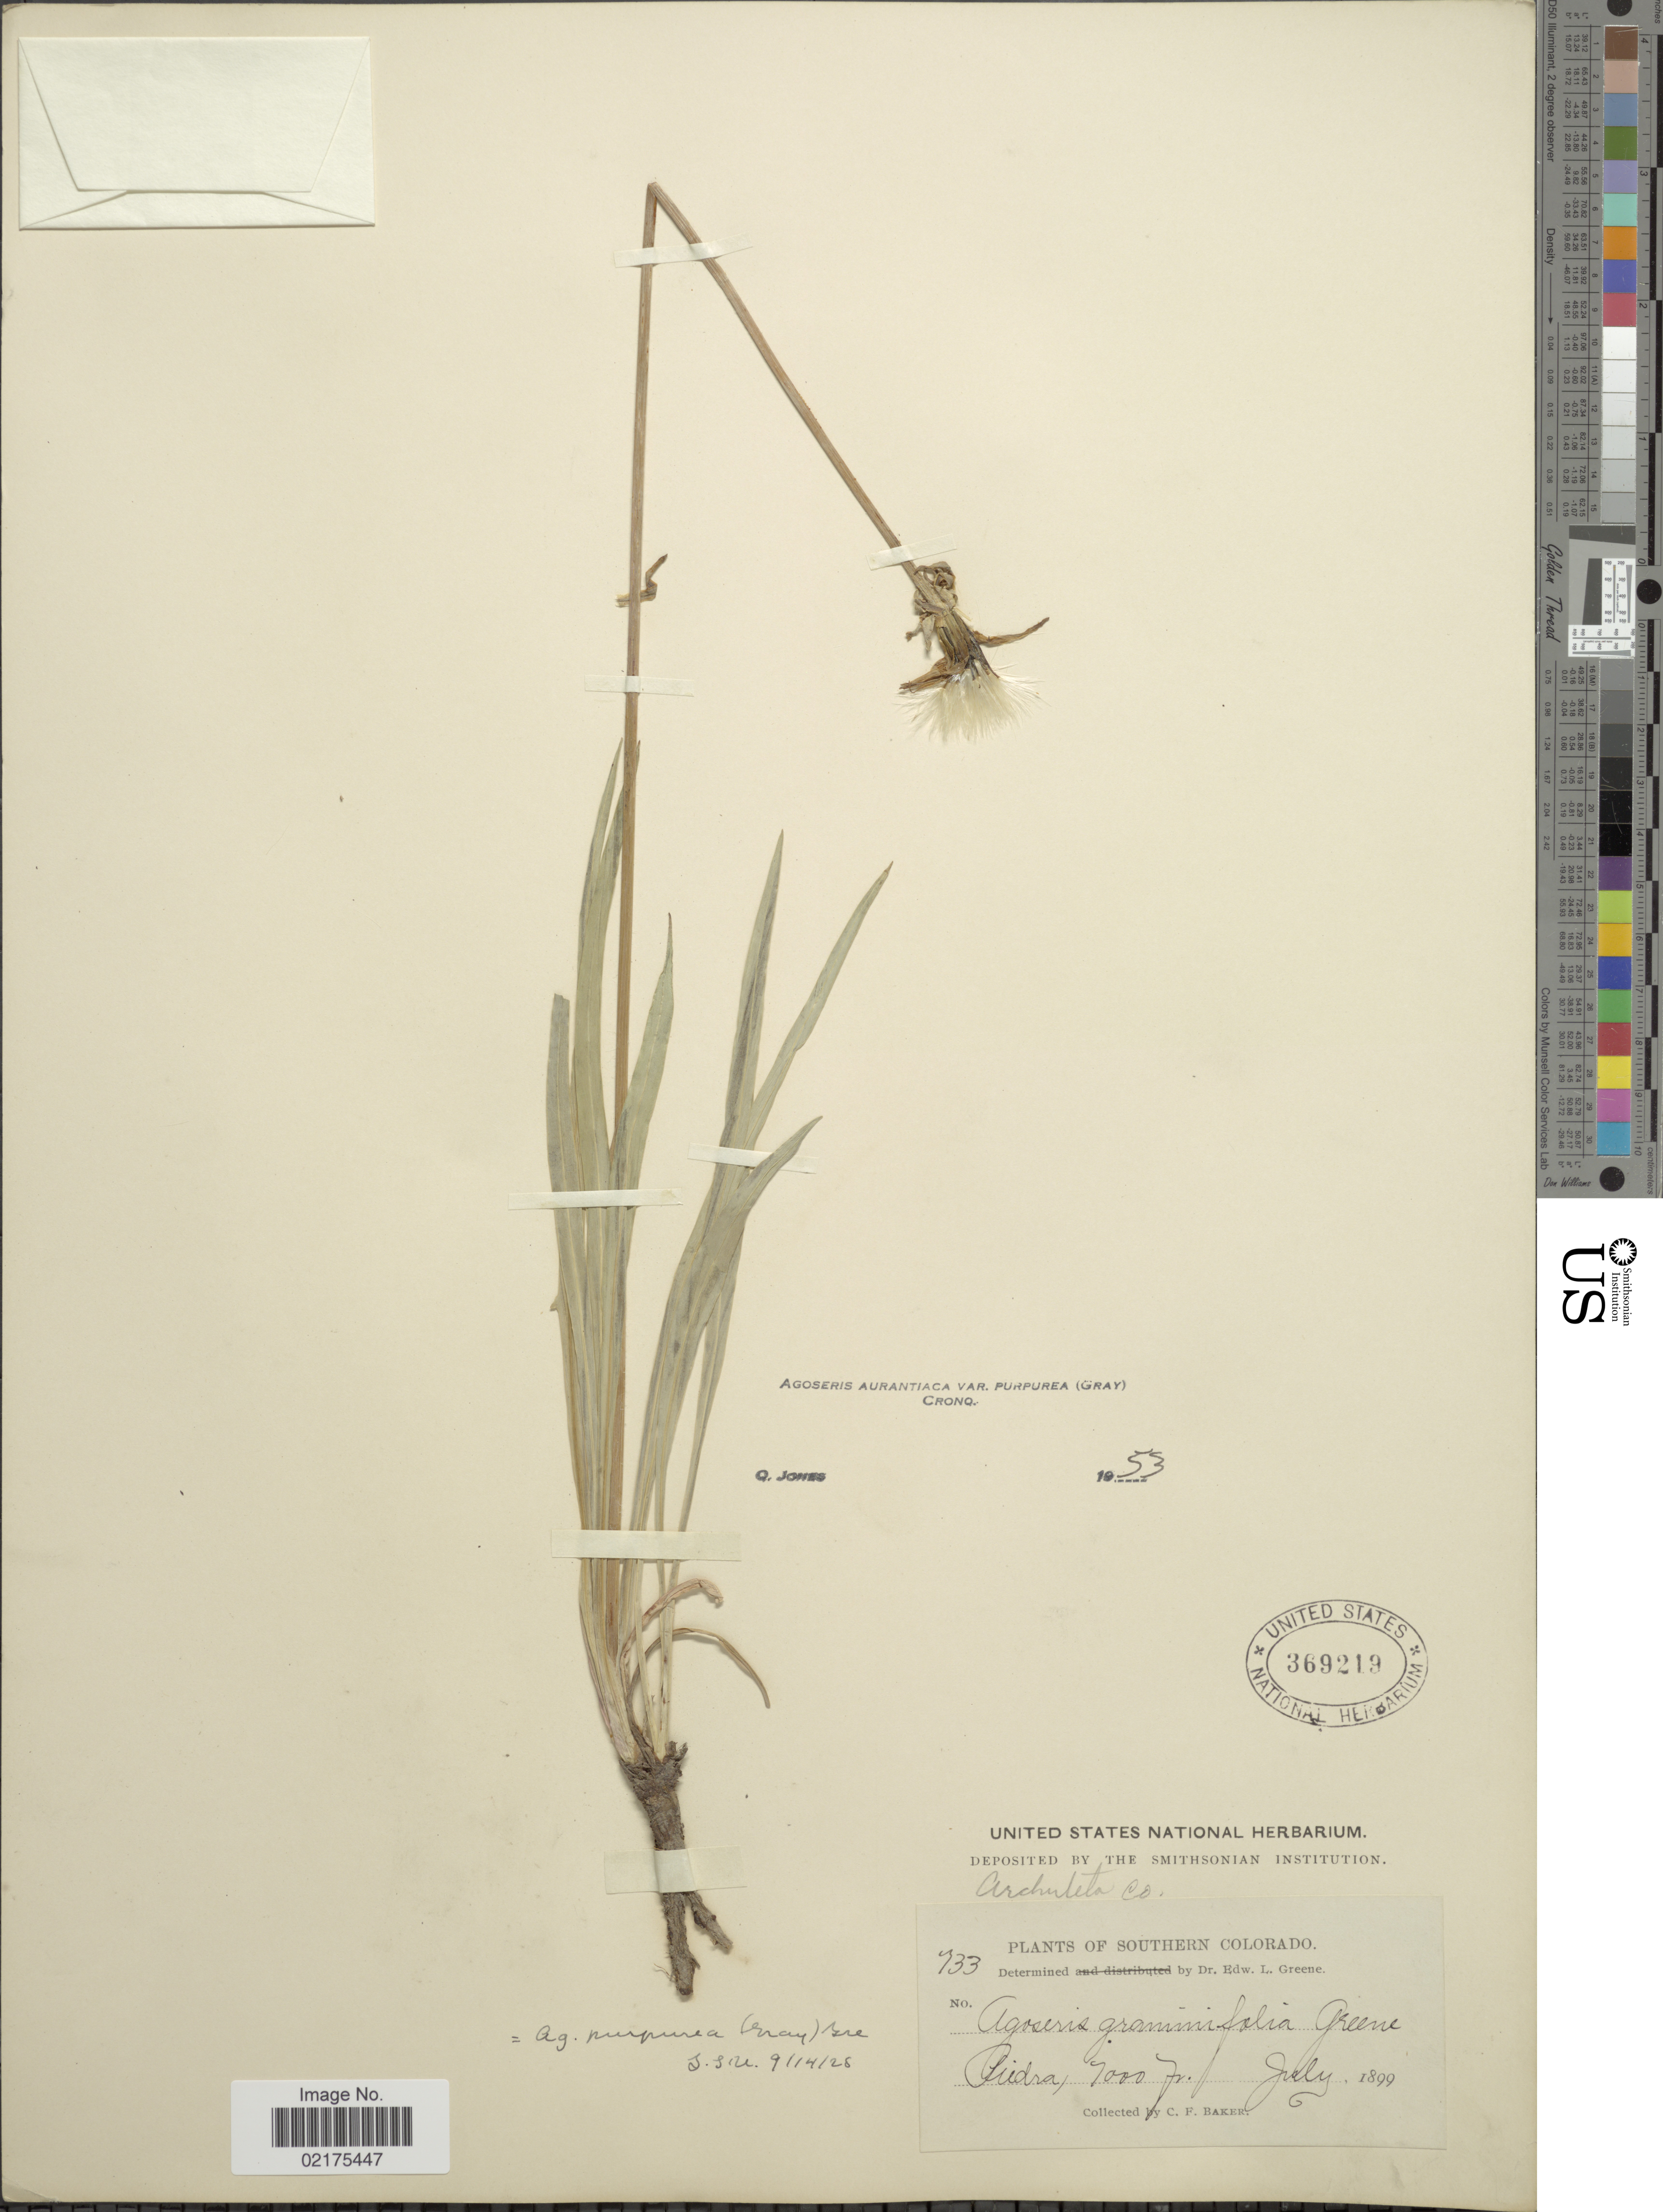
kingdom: Plantae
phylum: Tracheophyta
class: Magnoliopsida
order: Asterales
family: Asteraceae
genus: Agoseris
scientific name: Agoseris aurantiaca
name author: (Hook.) Greene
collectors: C. F. Baker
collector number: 733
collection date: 1899-07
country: United States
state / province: Colorado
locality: Southern Colorado, Audra, Archuleta Co.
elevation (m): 2134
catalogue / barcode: US 369219